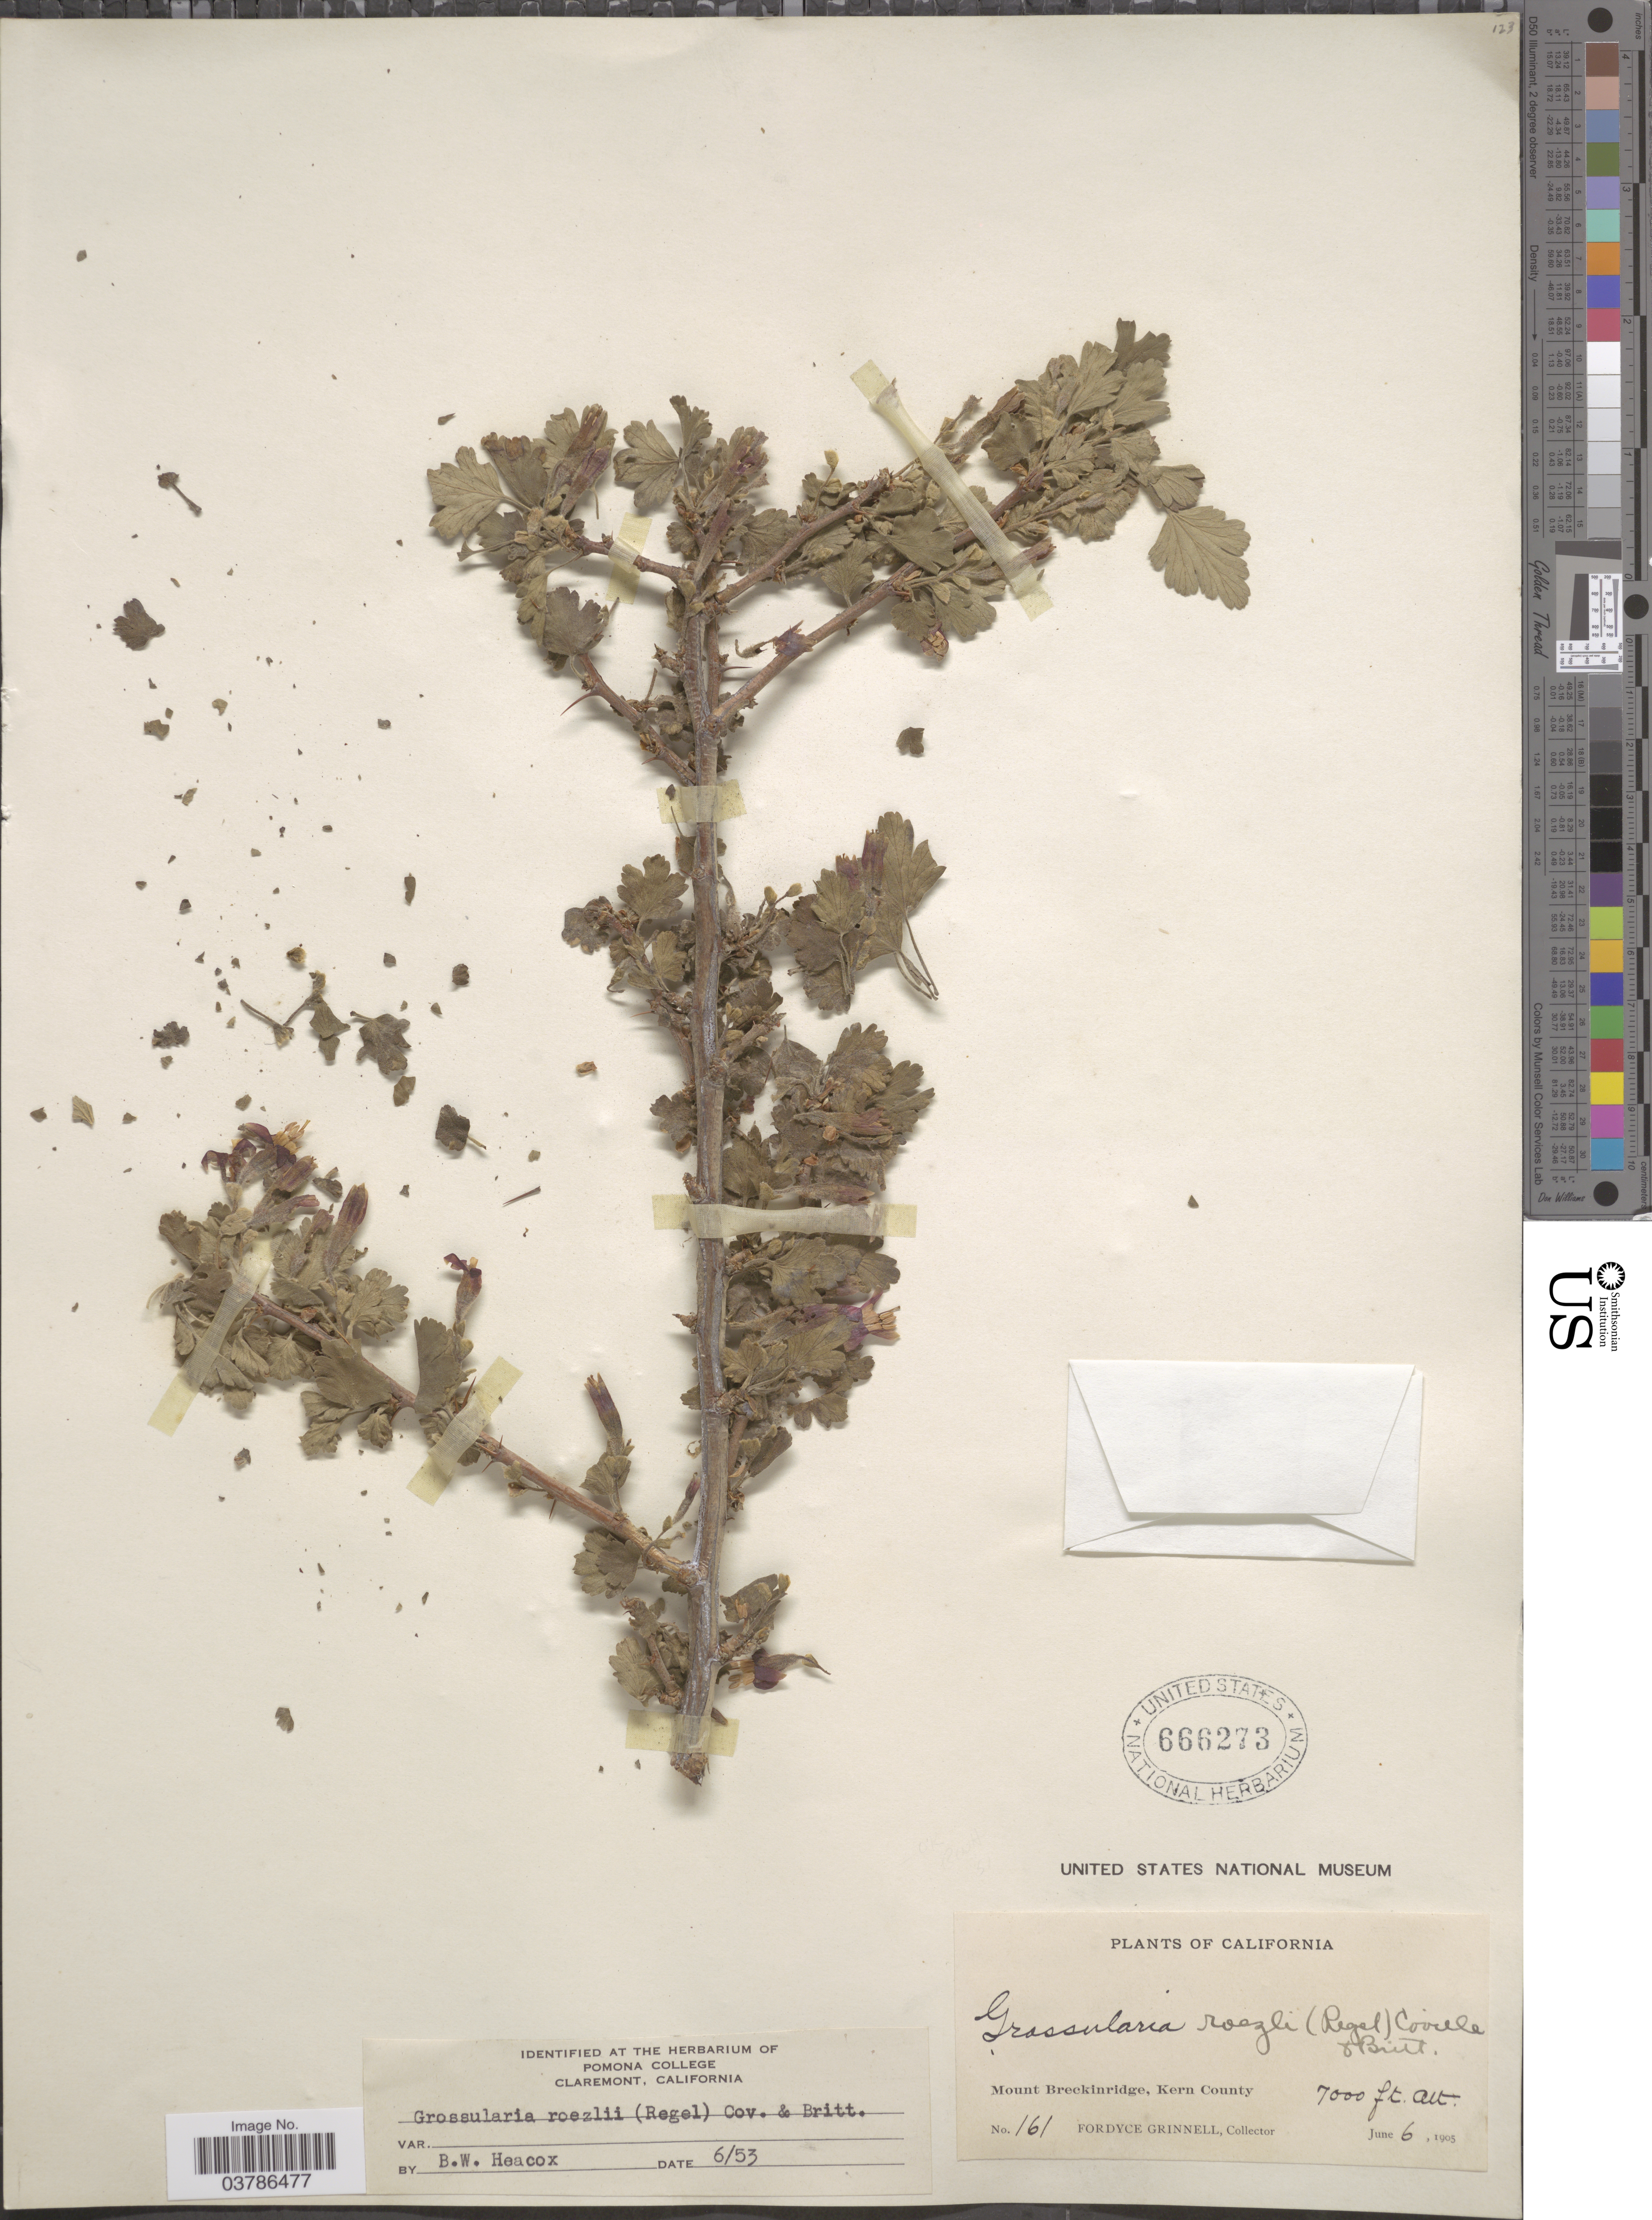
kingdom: Plantae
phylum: Tracheophyta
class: Magnoliopsida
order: Saxifragales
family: Grossulariaceae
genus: Ribes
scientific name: Ribes roezlii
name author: Regel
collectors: F. Grinnell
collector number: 161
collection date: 1905-06-06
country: United States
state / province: California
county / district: Kern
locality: Mount Breckinridge, Kern County.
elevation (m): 2134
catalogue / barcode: US 666273